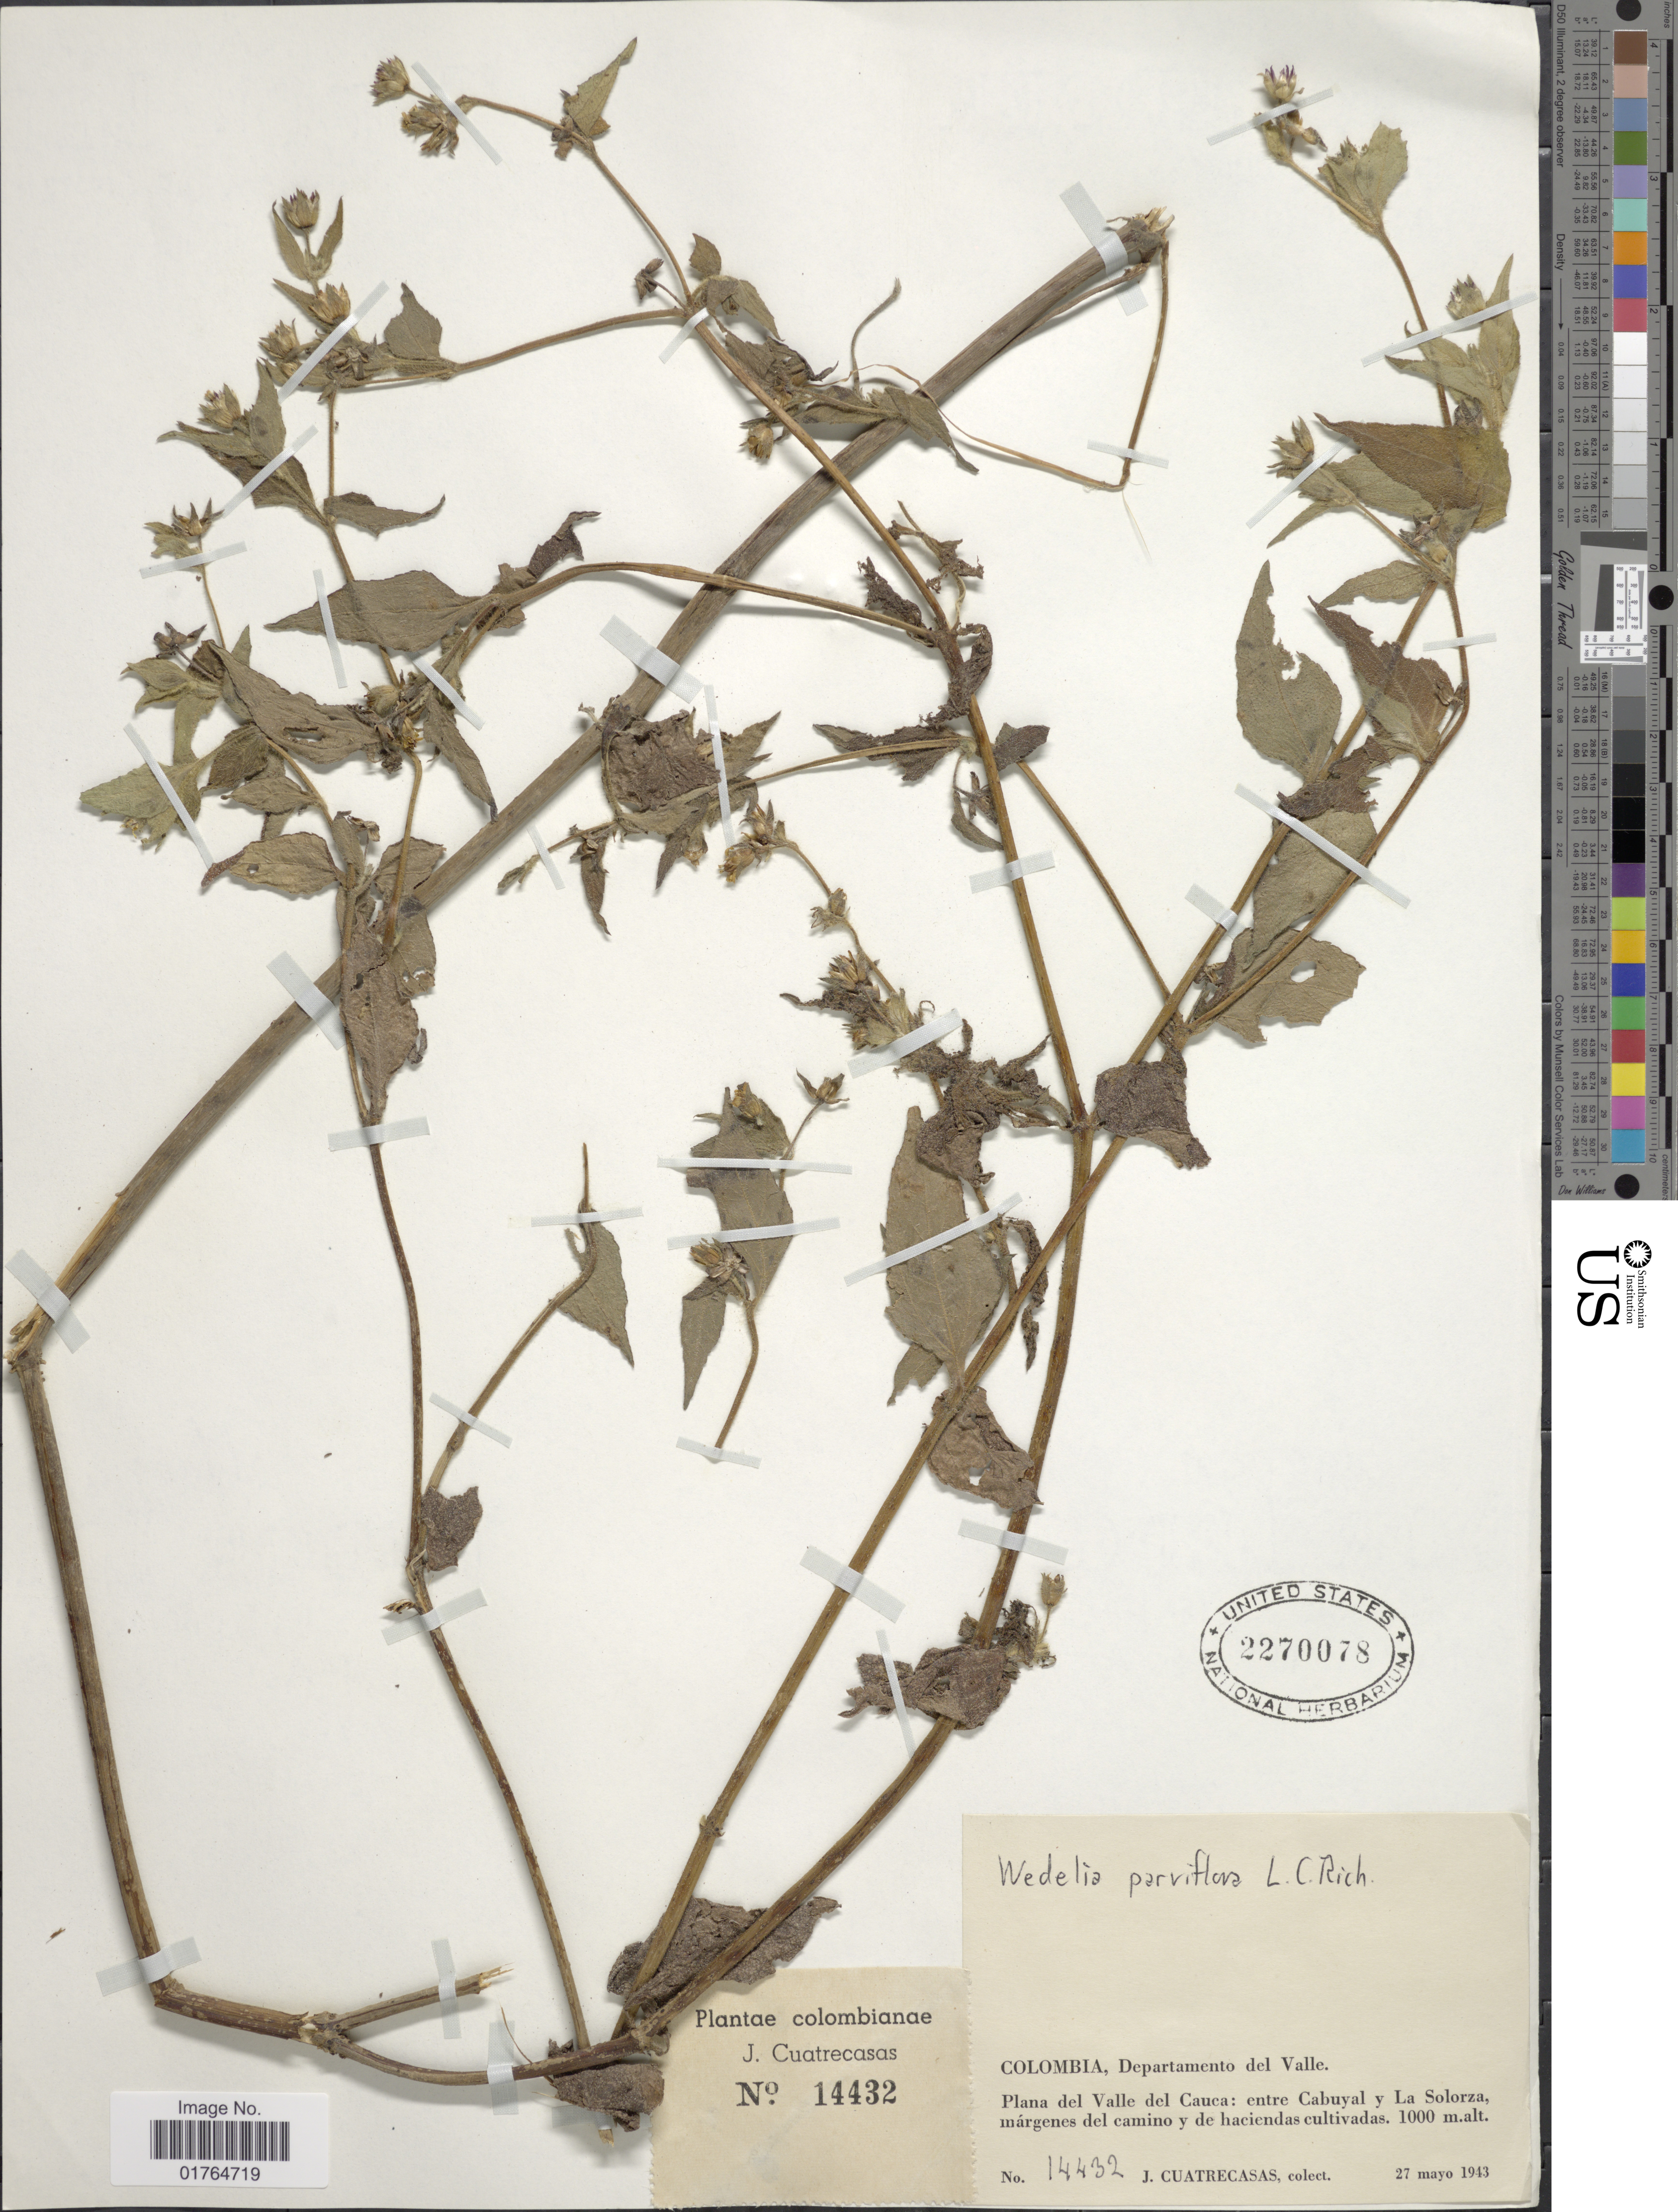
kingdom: Plantae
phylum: Tracheophyta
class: Magnoliopsida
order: Asterales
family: Asteraceae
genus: Wedelia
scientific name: Wedelia parviflora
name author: Rich.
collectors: J. Cuatrecasas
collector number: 14432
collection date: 1943-05-27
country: Colombia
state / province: Valle del Cauca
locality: Departamento del Valle, Plana del Valle del Cauca, entre Cabuyal y La Solorza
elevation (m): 1000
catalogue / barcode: US 2270078